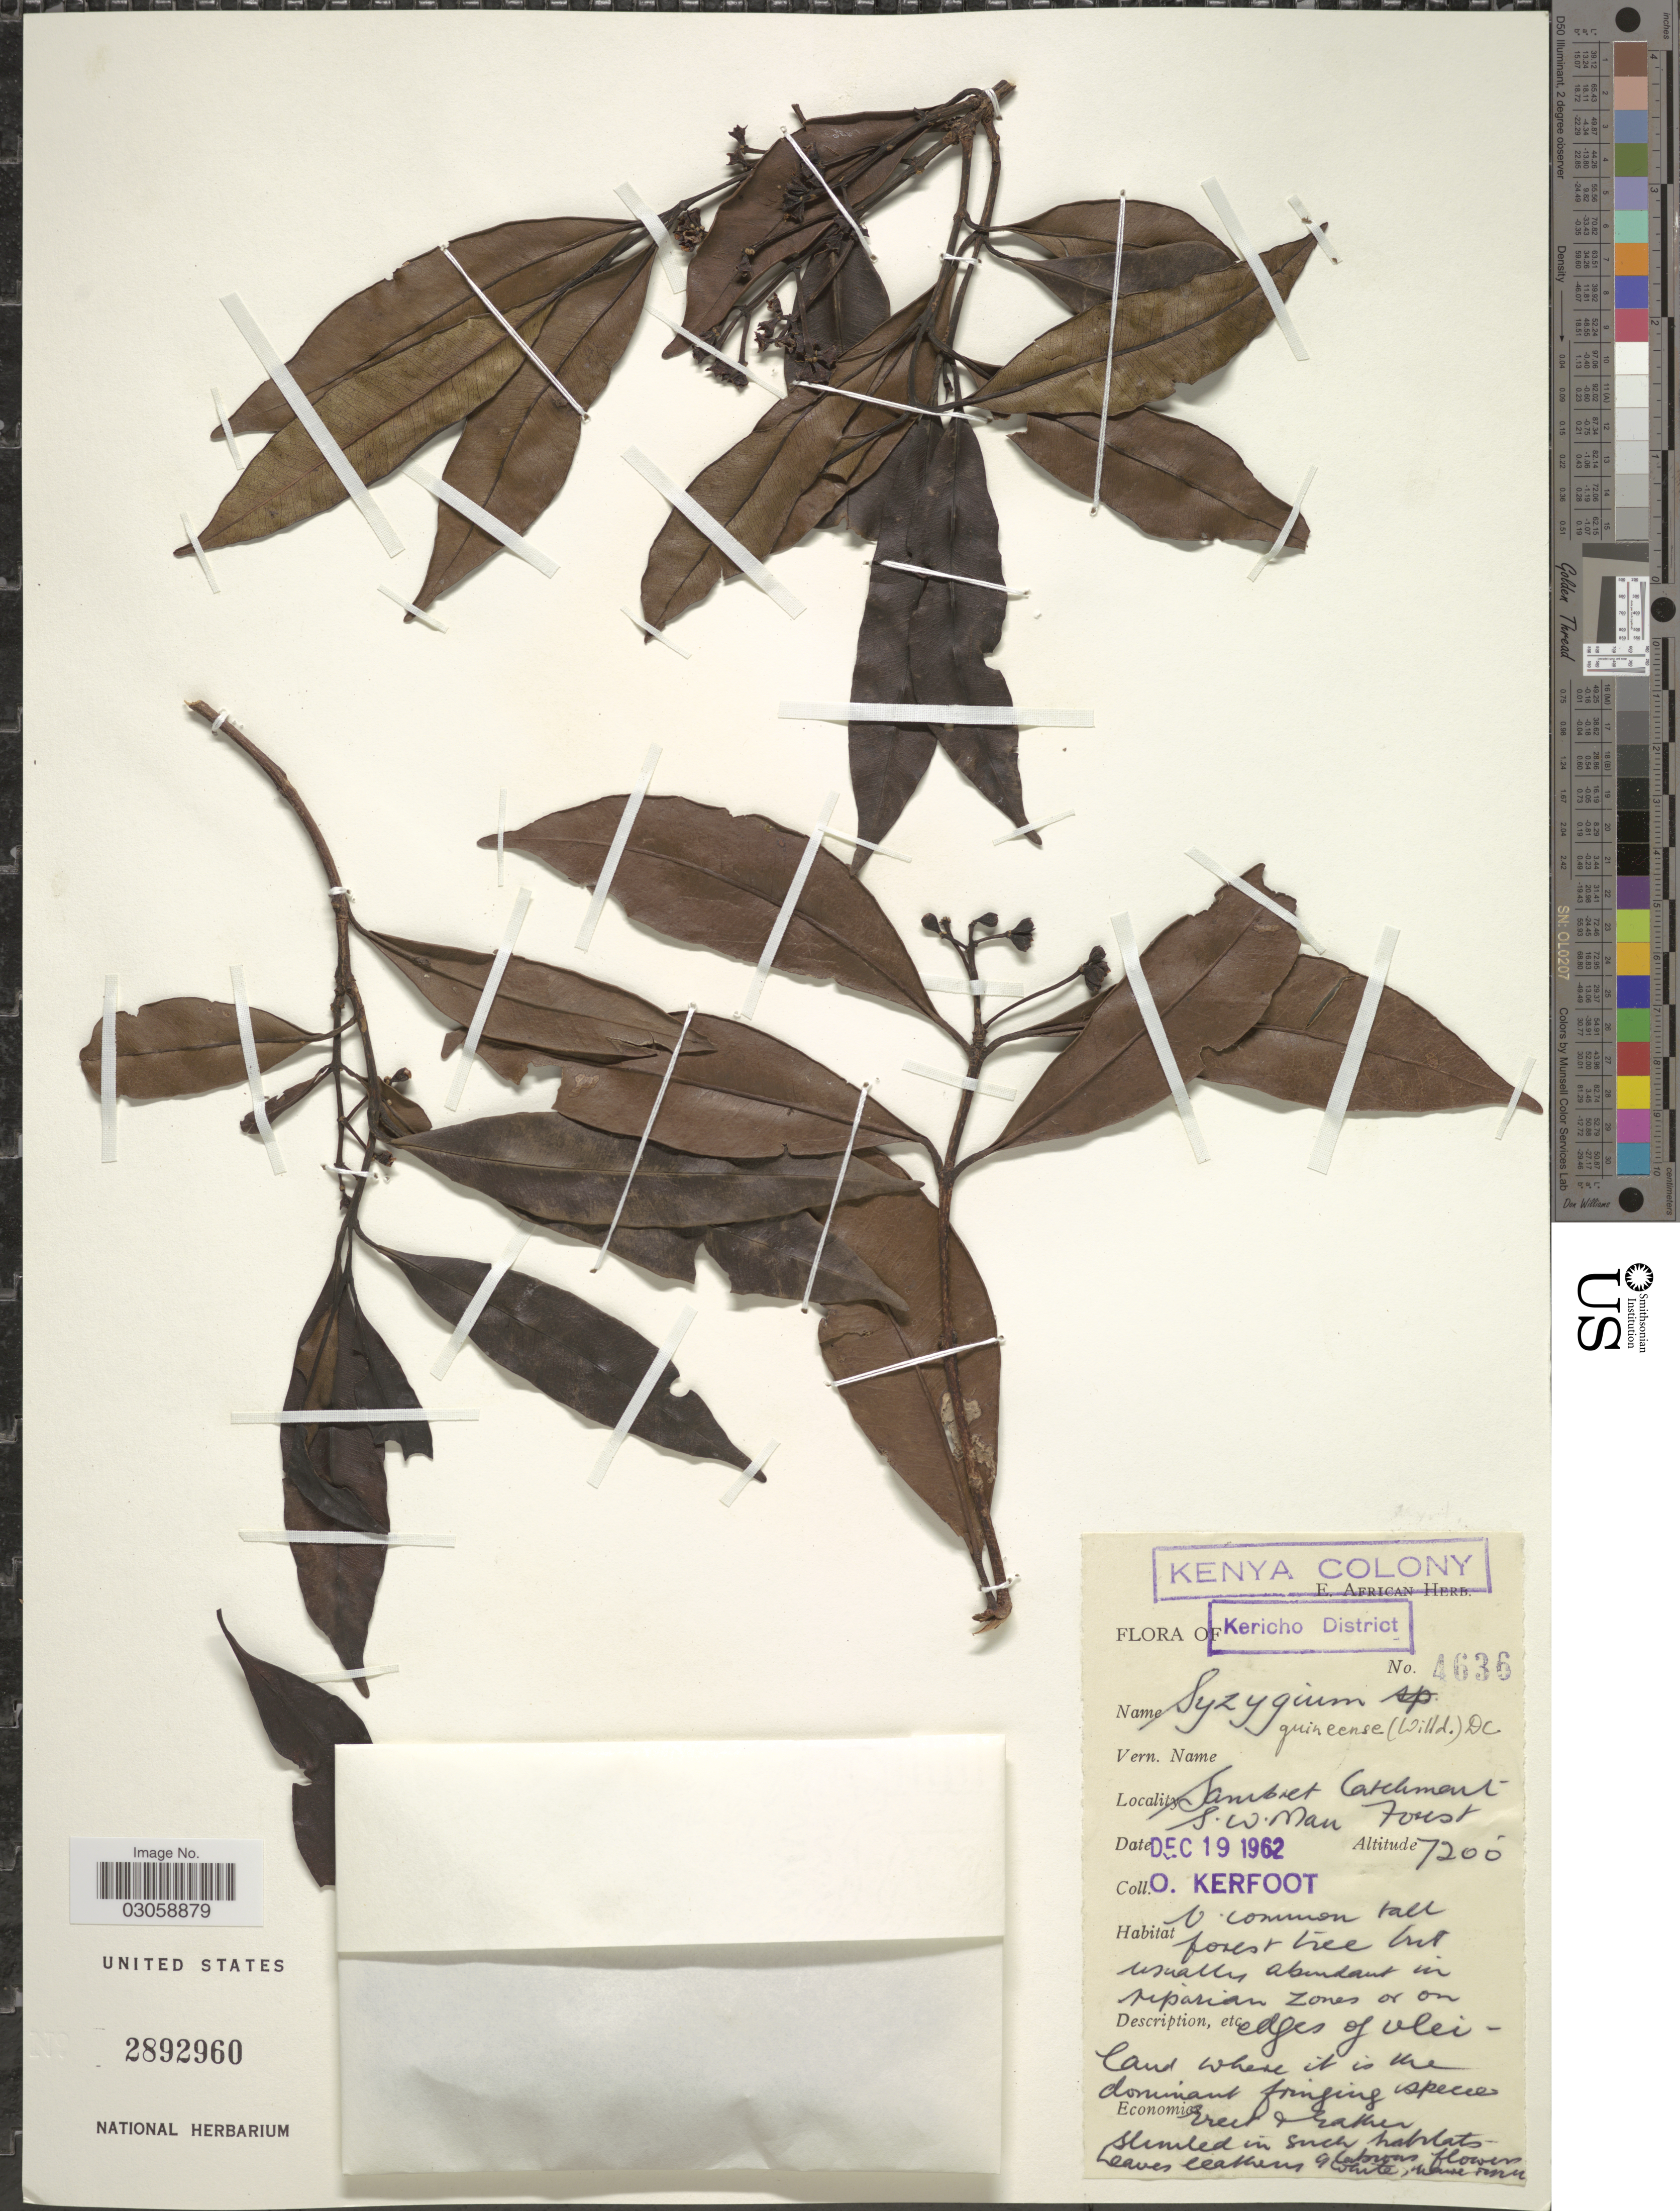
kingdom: Plantae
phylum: Tracheophyta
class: Magnoliopsida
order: Myrtales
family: Myrtaceae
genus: Syzygium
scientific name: Syzygium guineense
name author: (Willd.) DC.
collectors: O. Kerfoot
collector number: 4636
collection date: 1962-12-19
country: Kenya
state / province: Kericho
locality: Kericho District, Sambret Carchmart, S.W. Mau.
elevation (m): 2195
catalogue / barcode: US 2892960